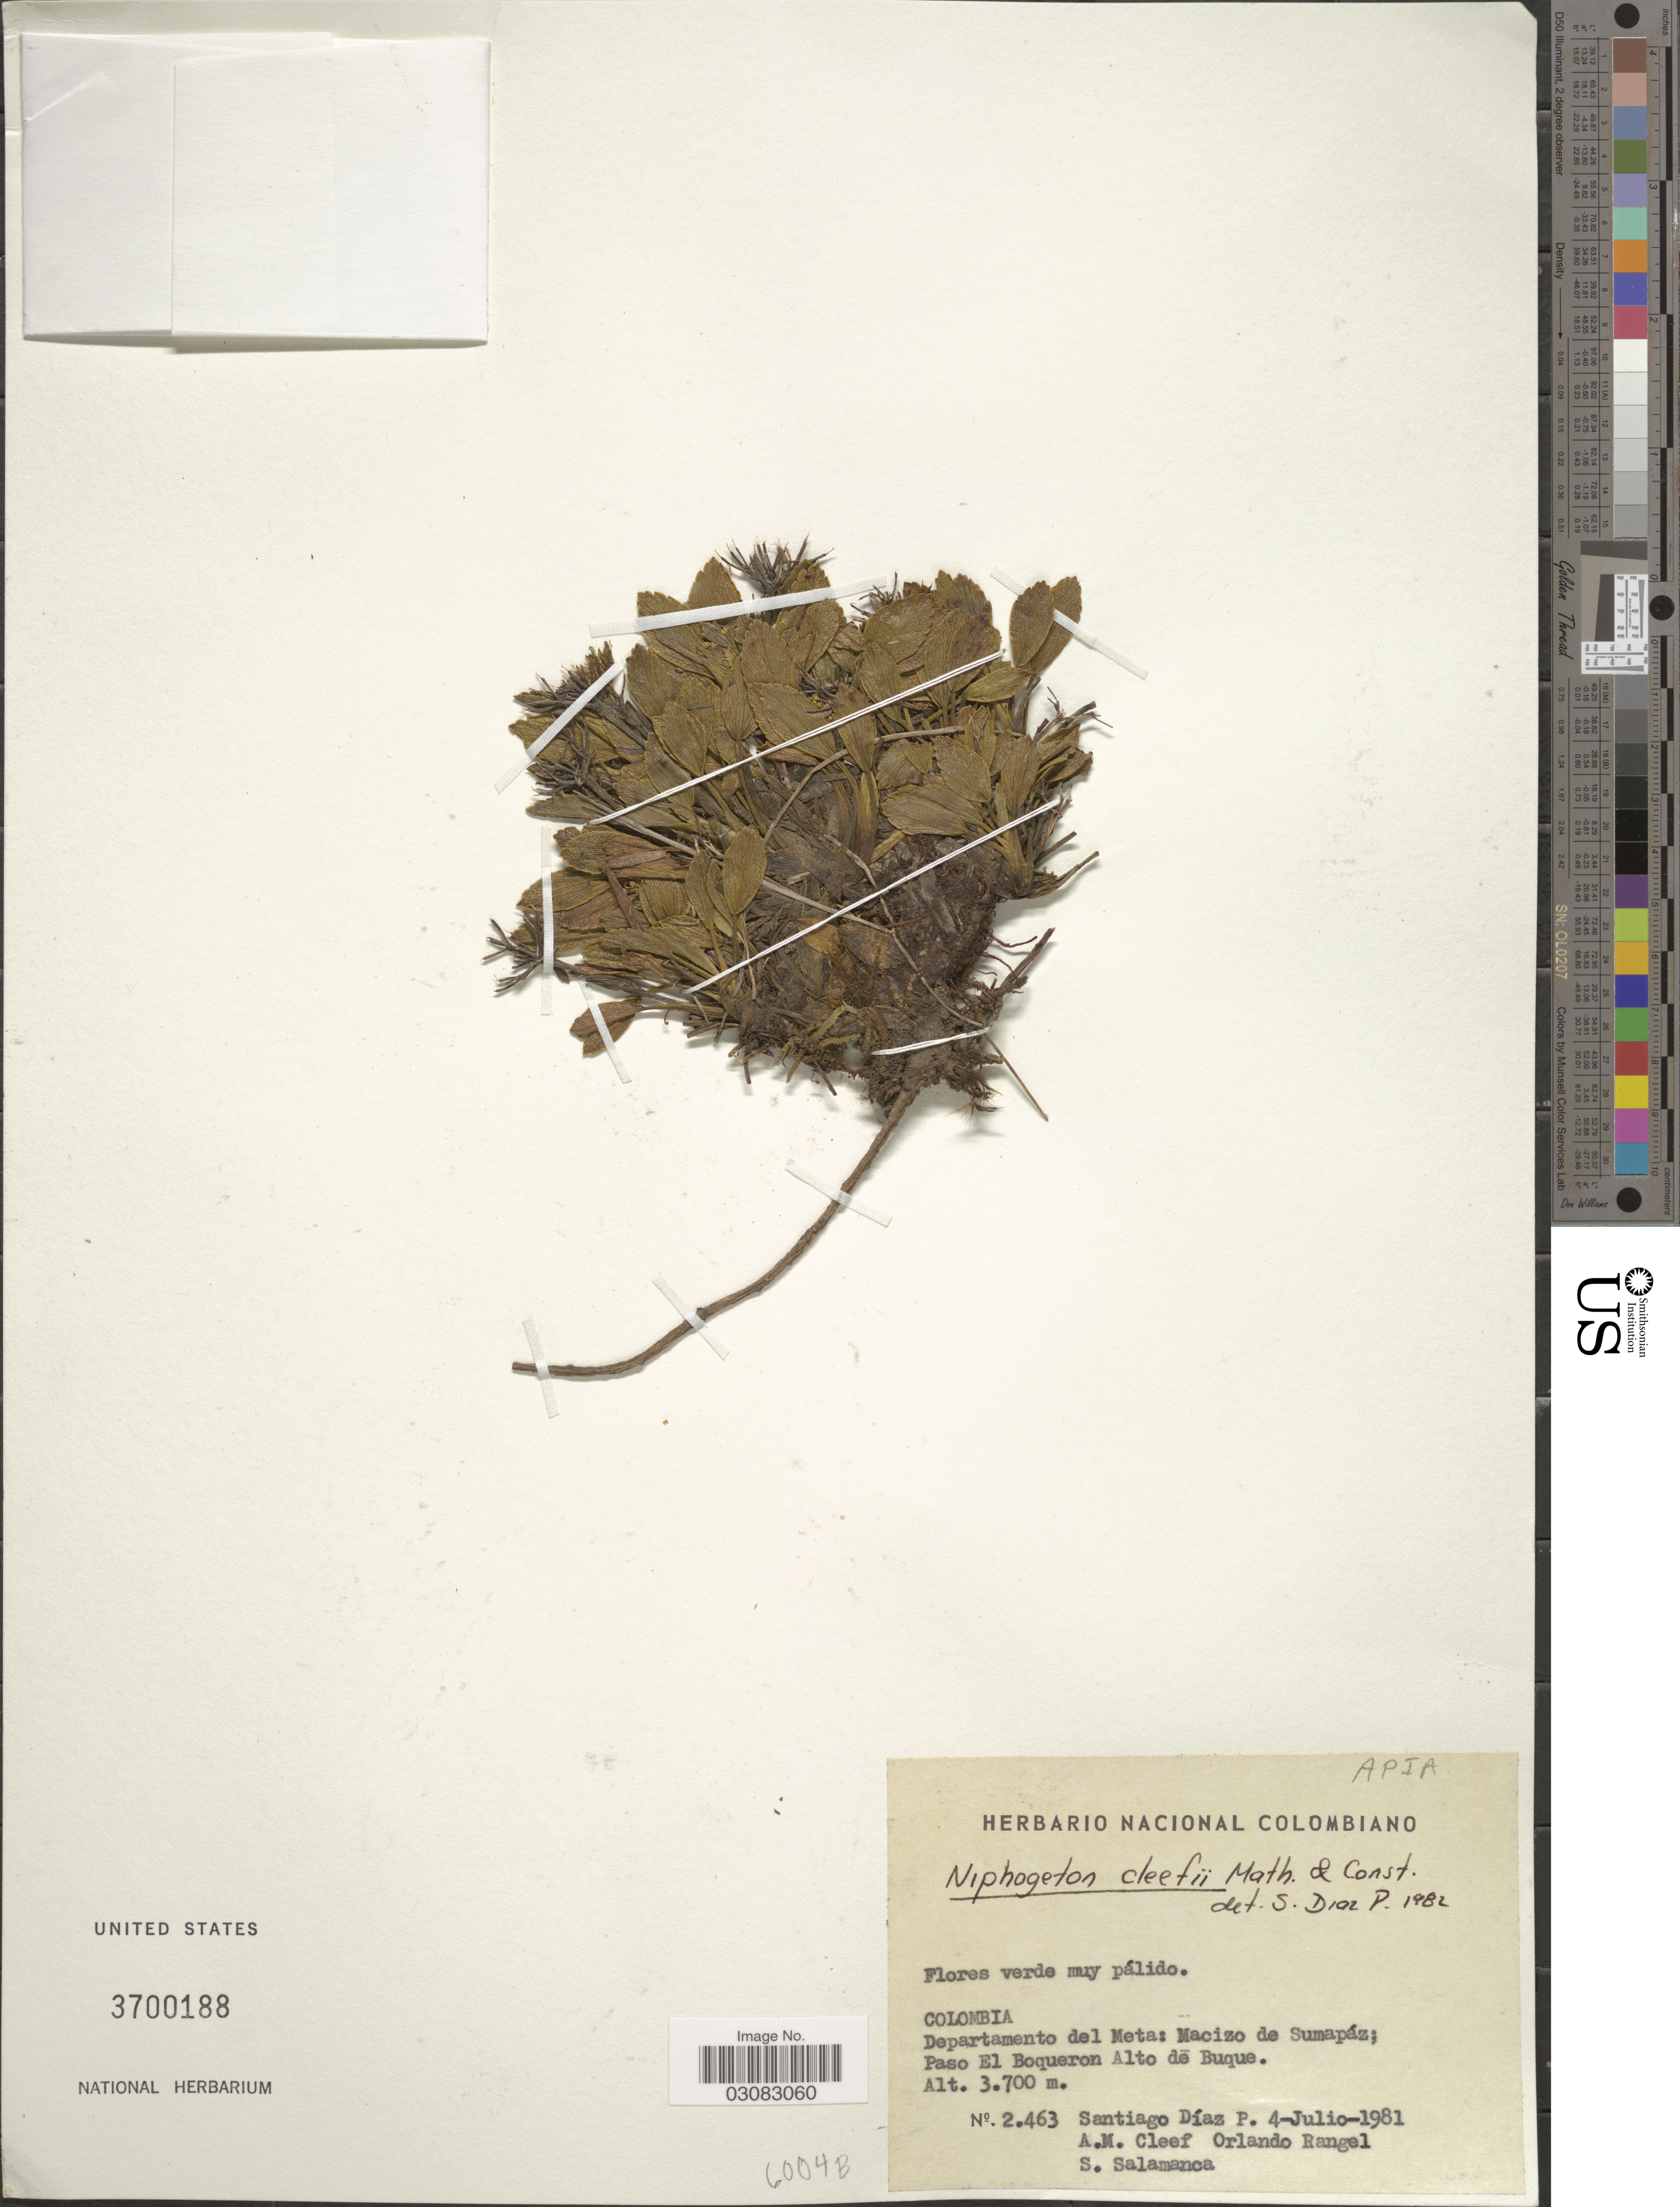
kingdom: Plantae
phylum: Tracheophyta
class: Magnoliopsida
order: Apiales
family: Apiaceae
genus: Niphogeton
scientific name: Niphogeton cleefii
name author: Mathias & Constance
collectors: S. Diaz P., A. M. Cleef, O. Rangel & S. Salamanca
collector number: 2463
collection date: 1981-07-04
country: Colombia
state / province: Meta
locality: Departamento del Meta: Macizo de Sumapáz; Paso El Boqueron Alto de Buque.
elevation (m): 3700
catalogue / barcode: US 3700188